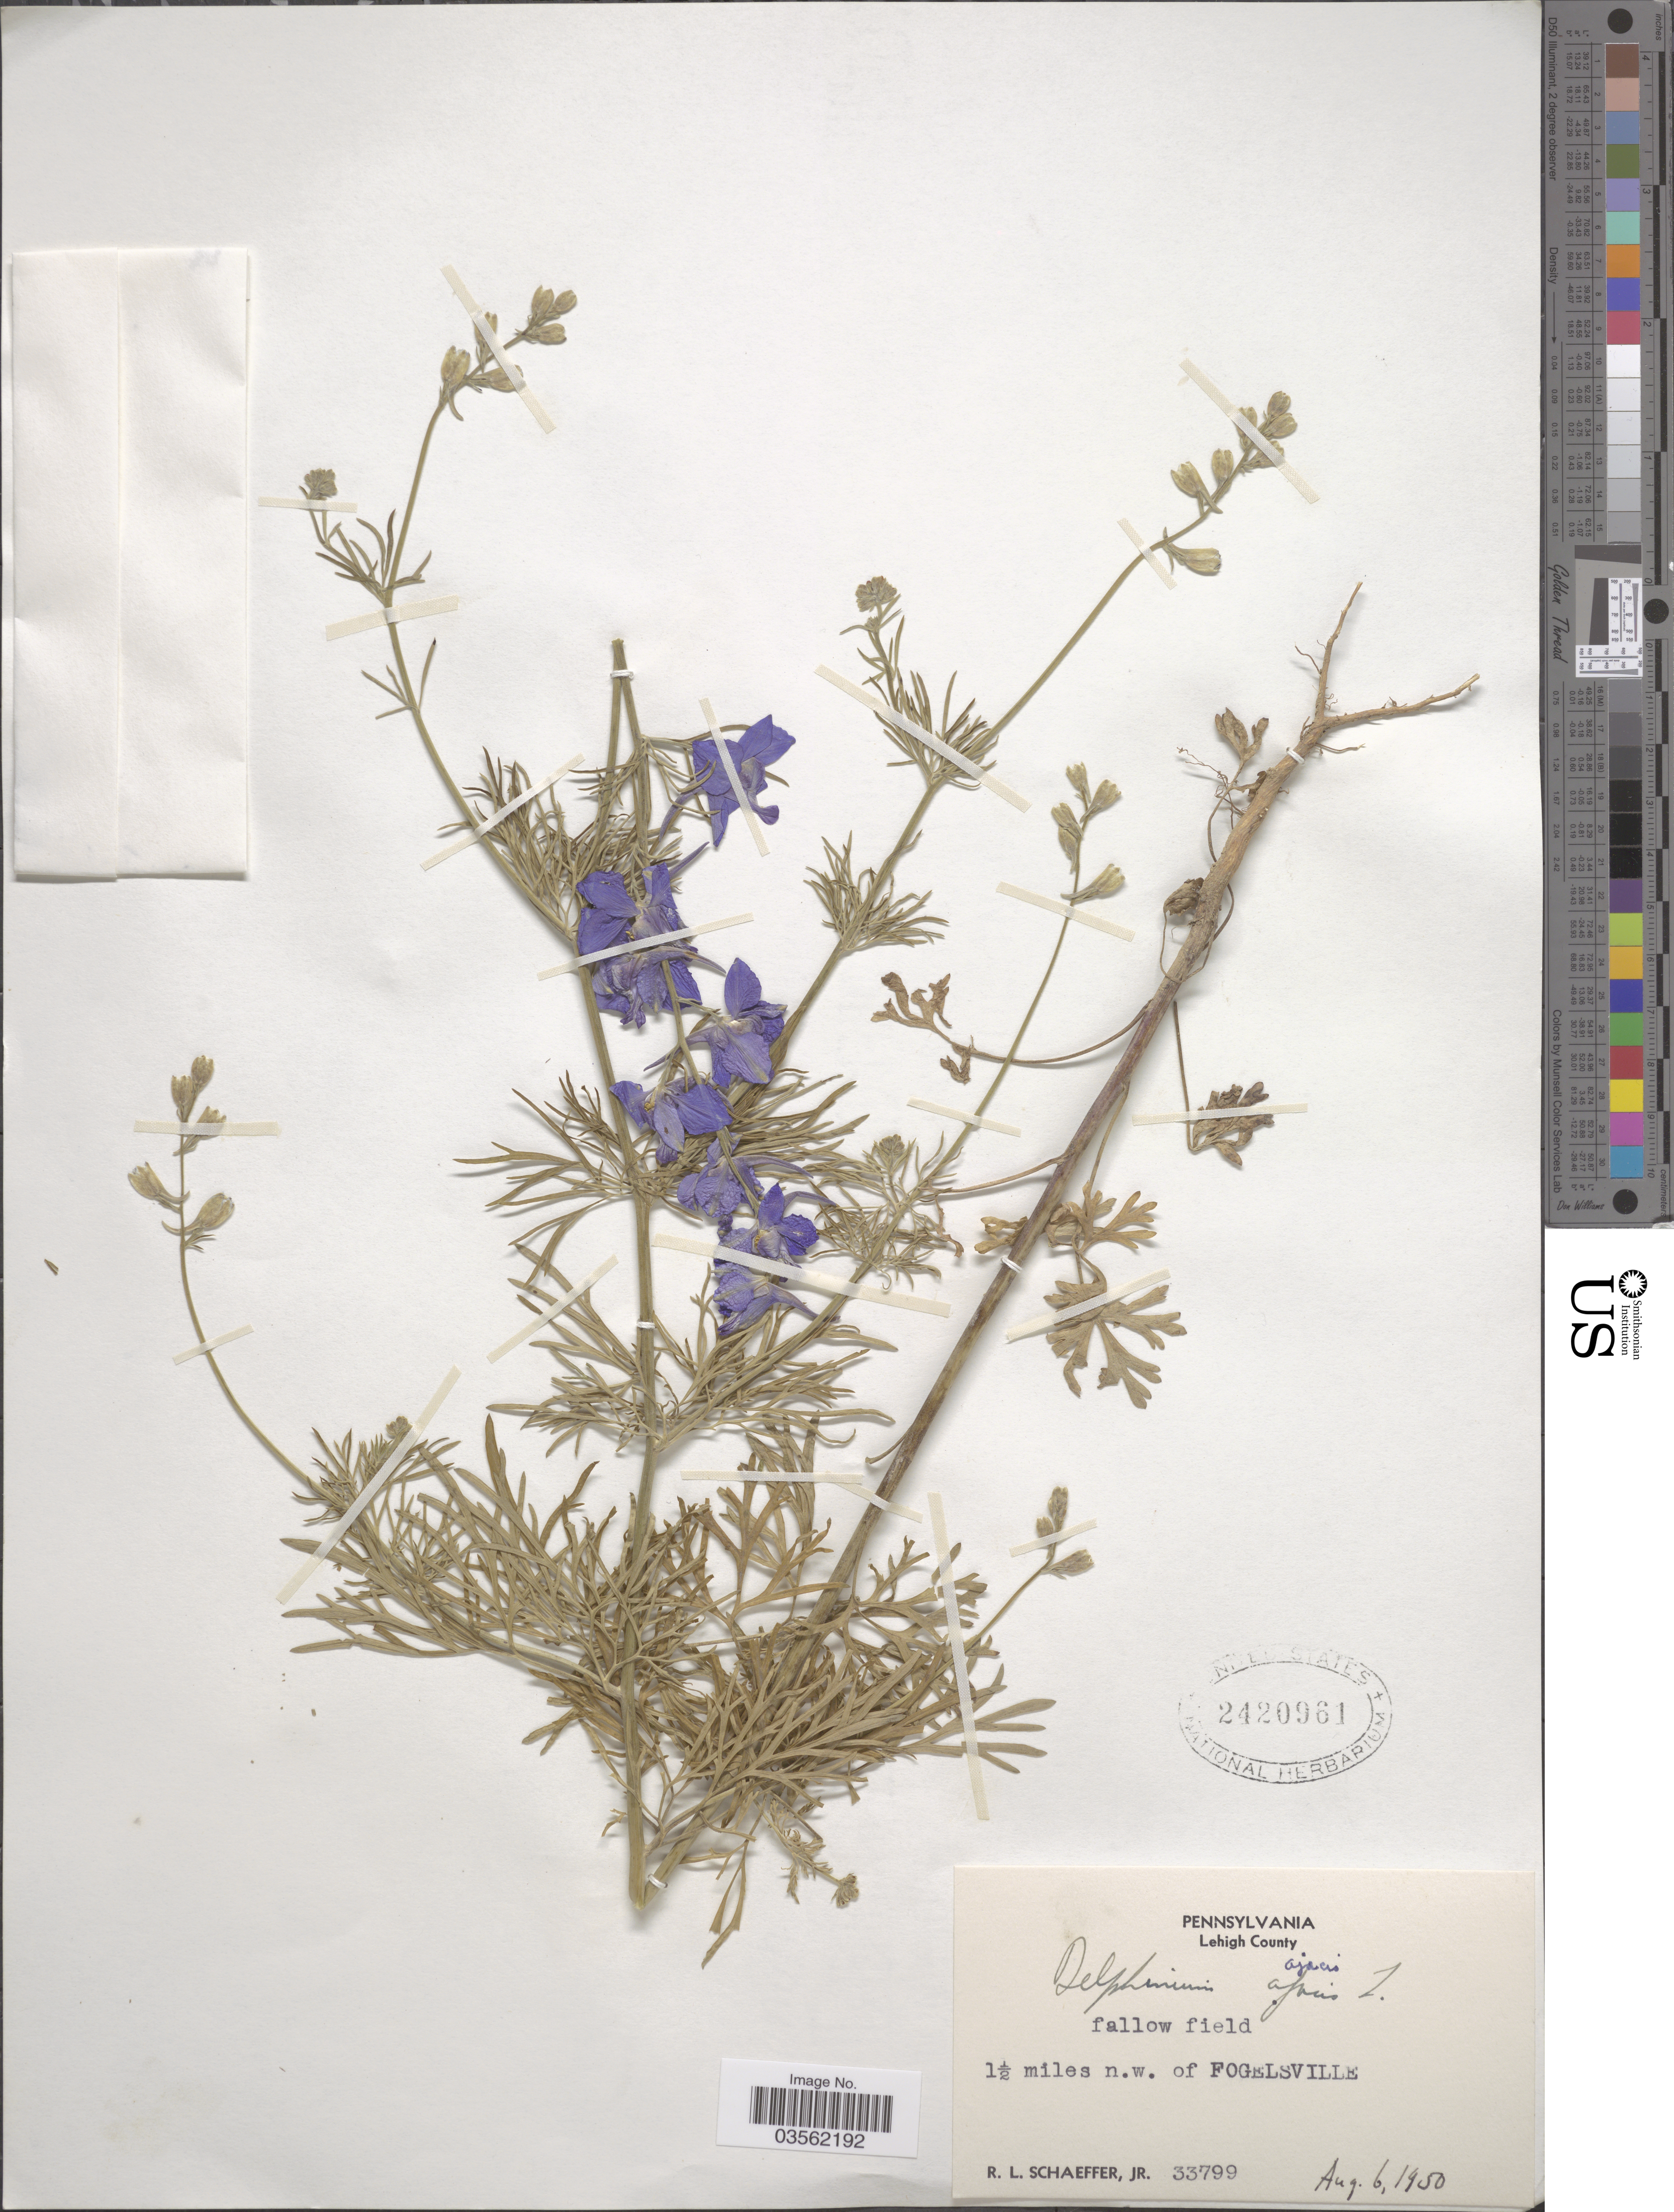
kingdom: Plantae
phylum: Tracheophyta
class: Magnoliopsida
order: Ranunculales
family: Ranunculaceae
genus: Delphinium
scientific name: Delphinium ajacis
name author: L.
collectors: R. L. Schaeffer Jr.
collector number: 33799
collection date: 1950-08-06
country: United States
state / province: Pennsylvania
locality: Lehigh County. 1½ miles n.w. of Fogelsville.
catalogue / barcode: US 2420961